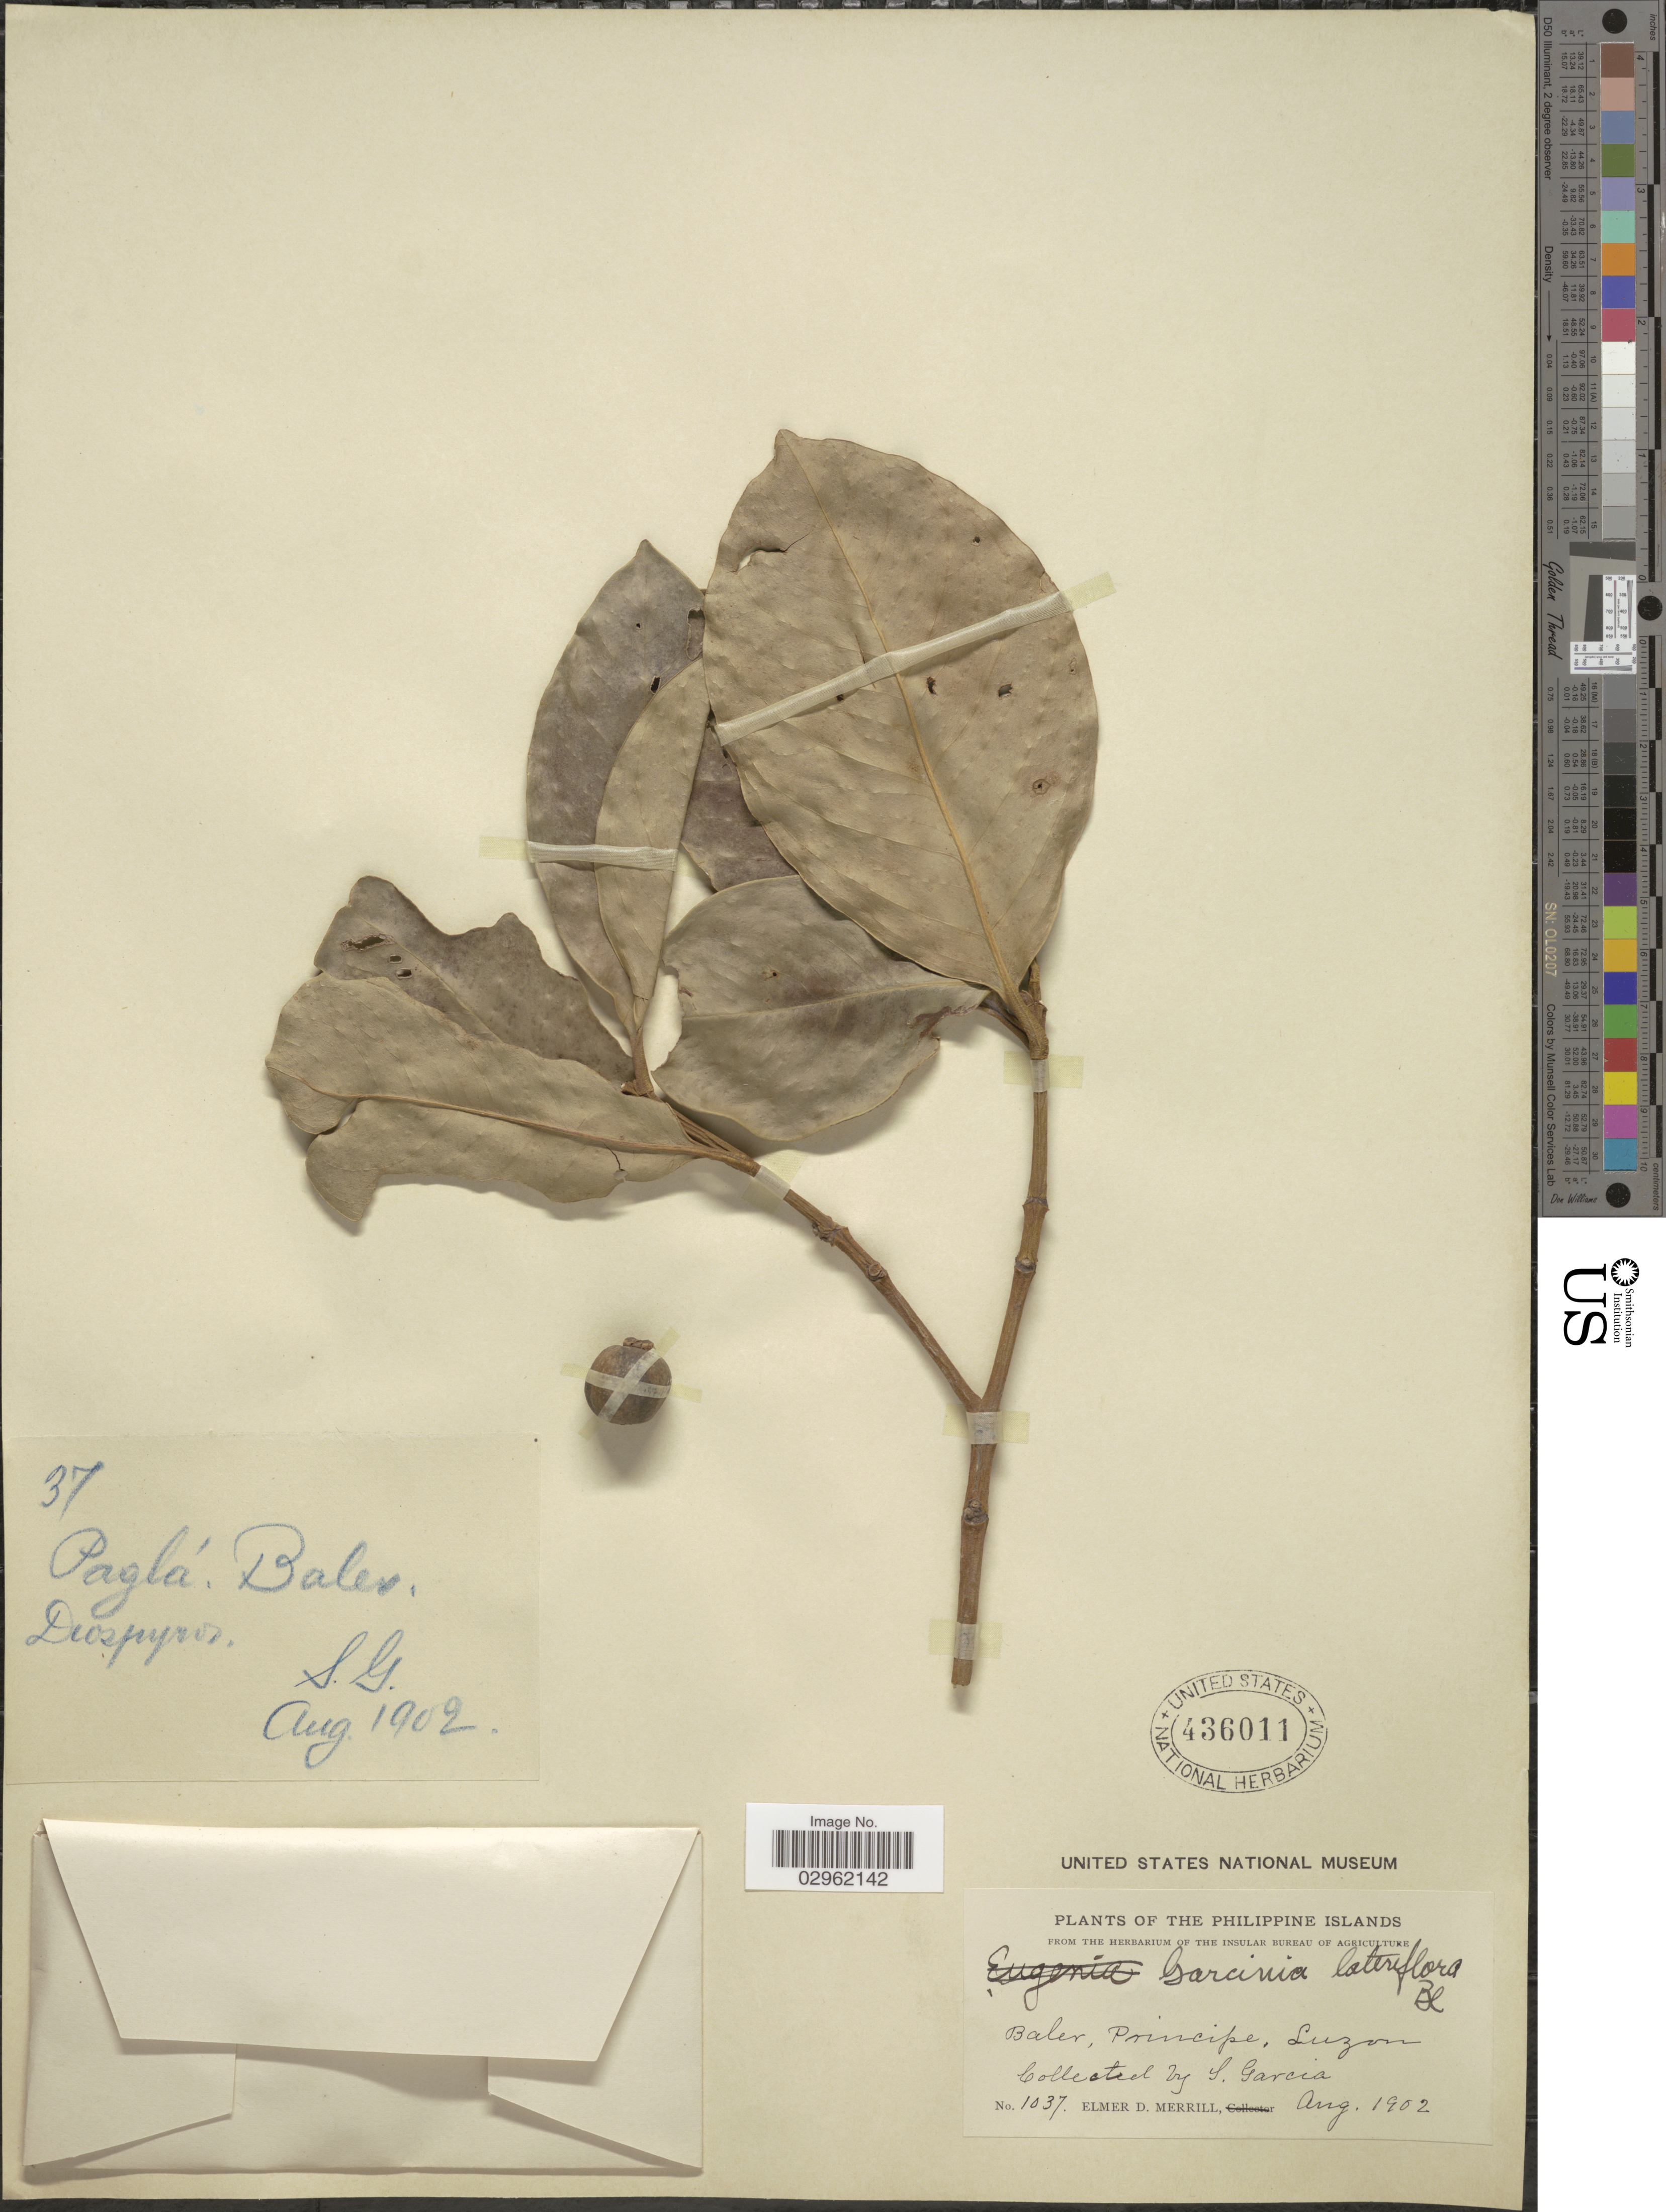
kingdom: Plantae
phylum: Tracheophyta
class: Magnoliopsida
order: Malpighiales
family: Clusiaceae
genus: Garcinia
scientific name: Garcinia lateriflora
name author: Blume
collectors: S. Garcia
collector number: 1037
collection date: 1902-08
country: Philippines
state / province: Central Luzon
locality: Philippine Islands. Paglá. Baler, Principe, Luzon.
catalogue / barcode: US 436011